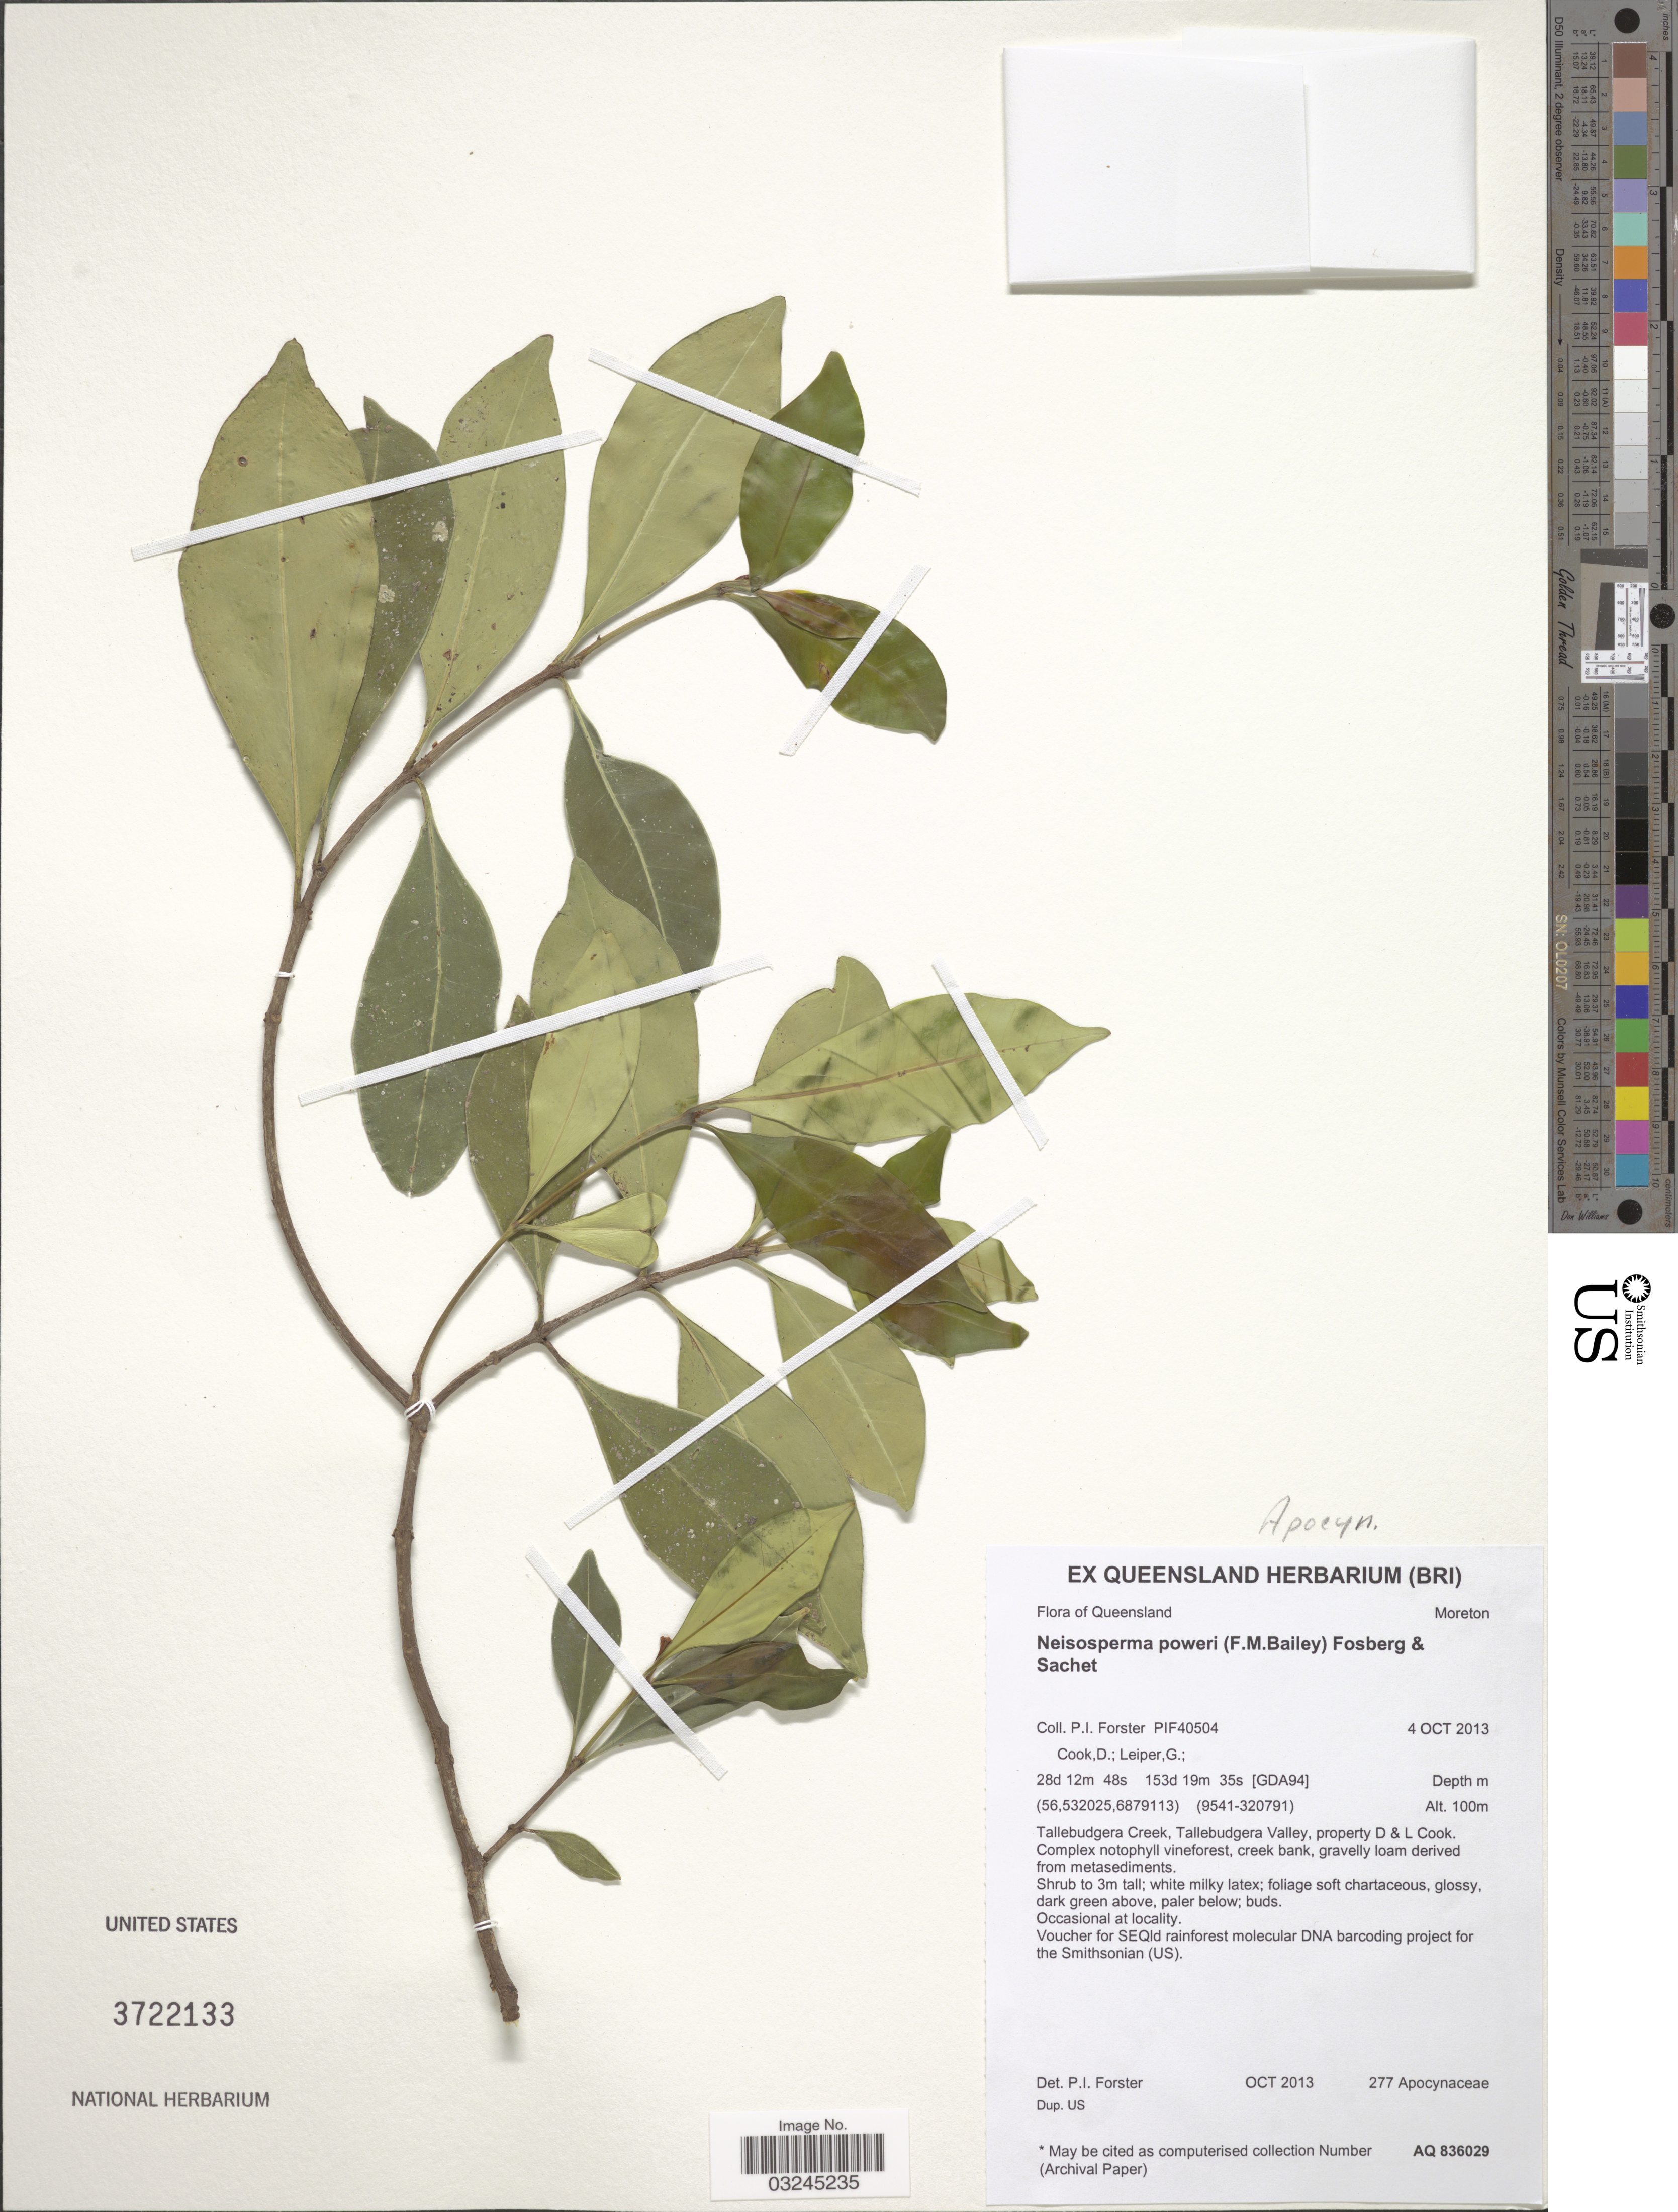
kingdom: Plantae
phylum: Tracheophyta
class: Magnoliopsida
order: Gentianales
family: Apocynaceae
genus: Neisosperma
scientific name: Neisosperma poweri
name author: (F.M. Bailey) Fosberg & Sachet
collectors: P. Forster, D. Cook & G. Leiper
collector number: PIF40504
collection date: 2013-10-04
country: Australia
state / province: Queensland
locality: Moreton. Tallebudgera Creek, Tallebudgera Valley, property D & L Cook. [GDA94].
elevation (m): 100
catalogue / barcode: US 3722133